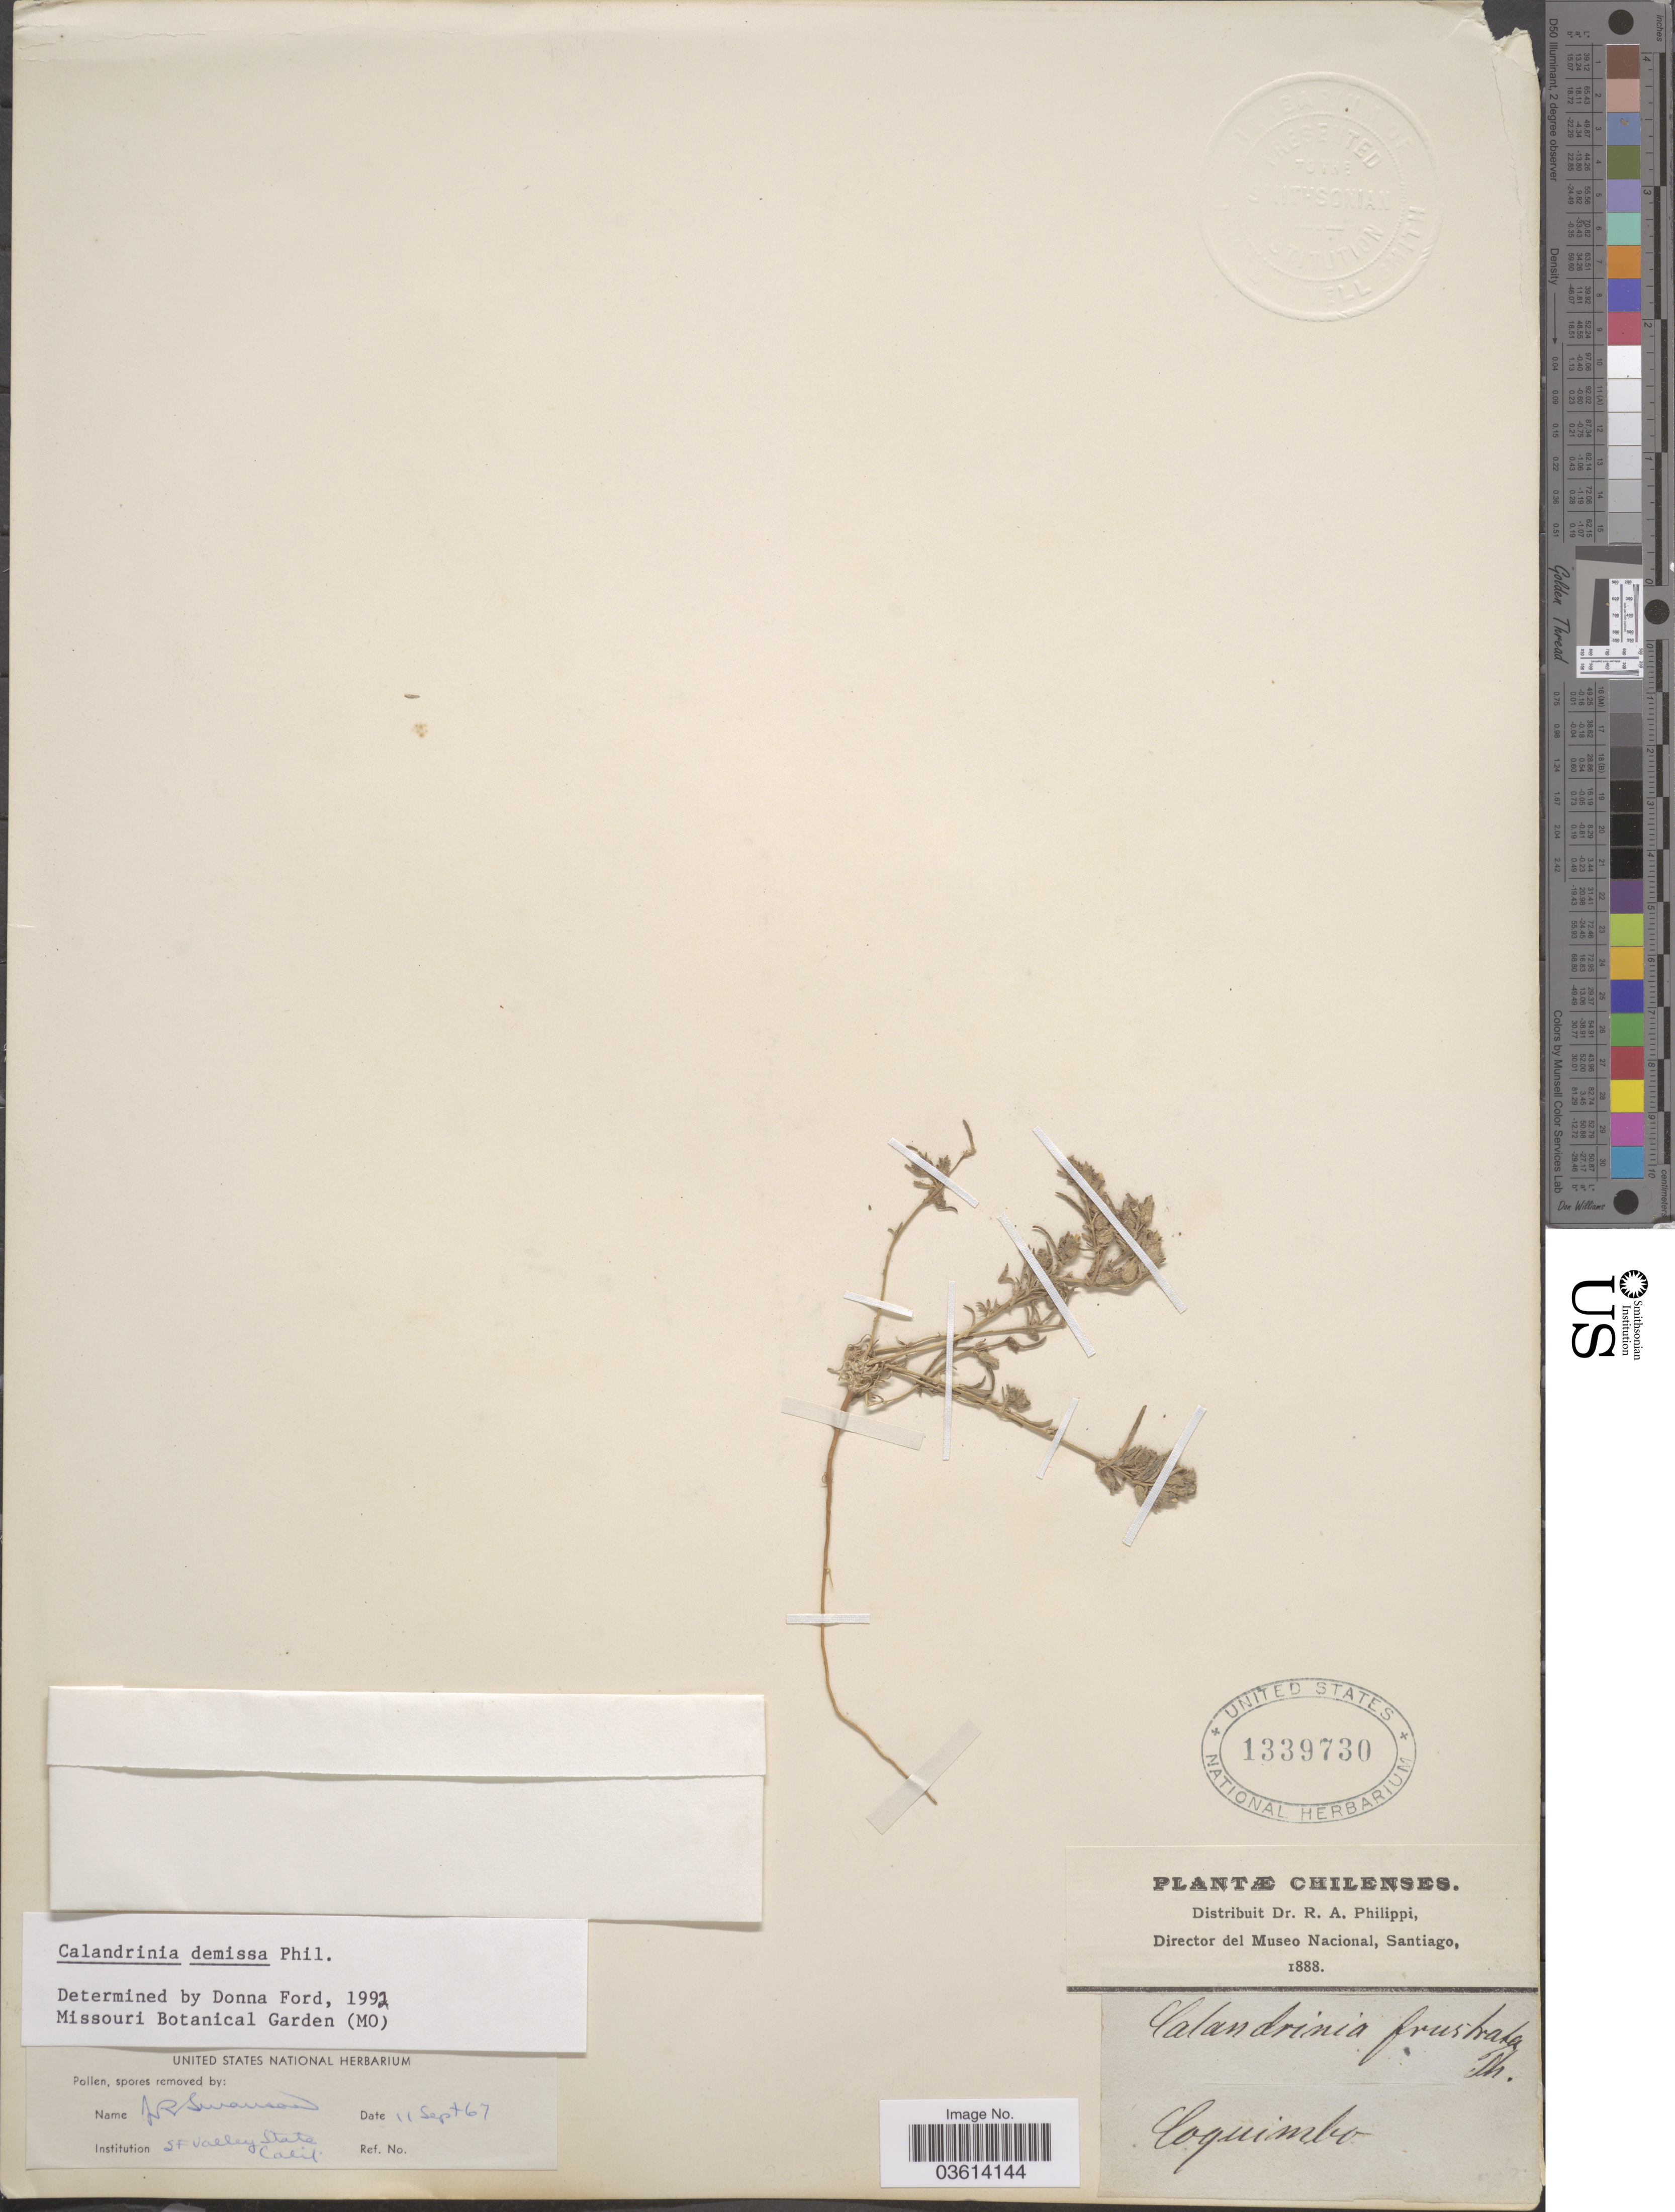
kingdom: Plantae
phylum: Tracheophyta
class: Magnoliopsida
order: Caryophyllales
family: Montiaceae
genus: Calandrinia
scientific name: Calandrinia demissa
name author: Phil.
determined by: Ford, D.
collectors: ex. herb. R.A. Philippi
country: Chile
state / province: Coquimbo (IV)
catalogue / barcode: US 1339730